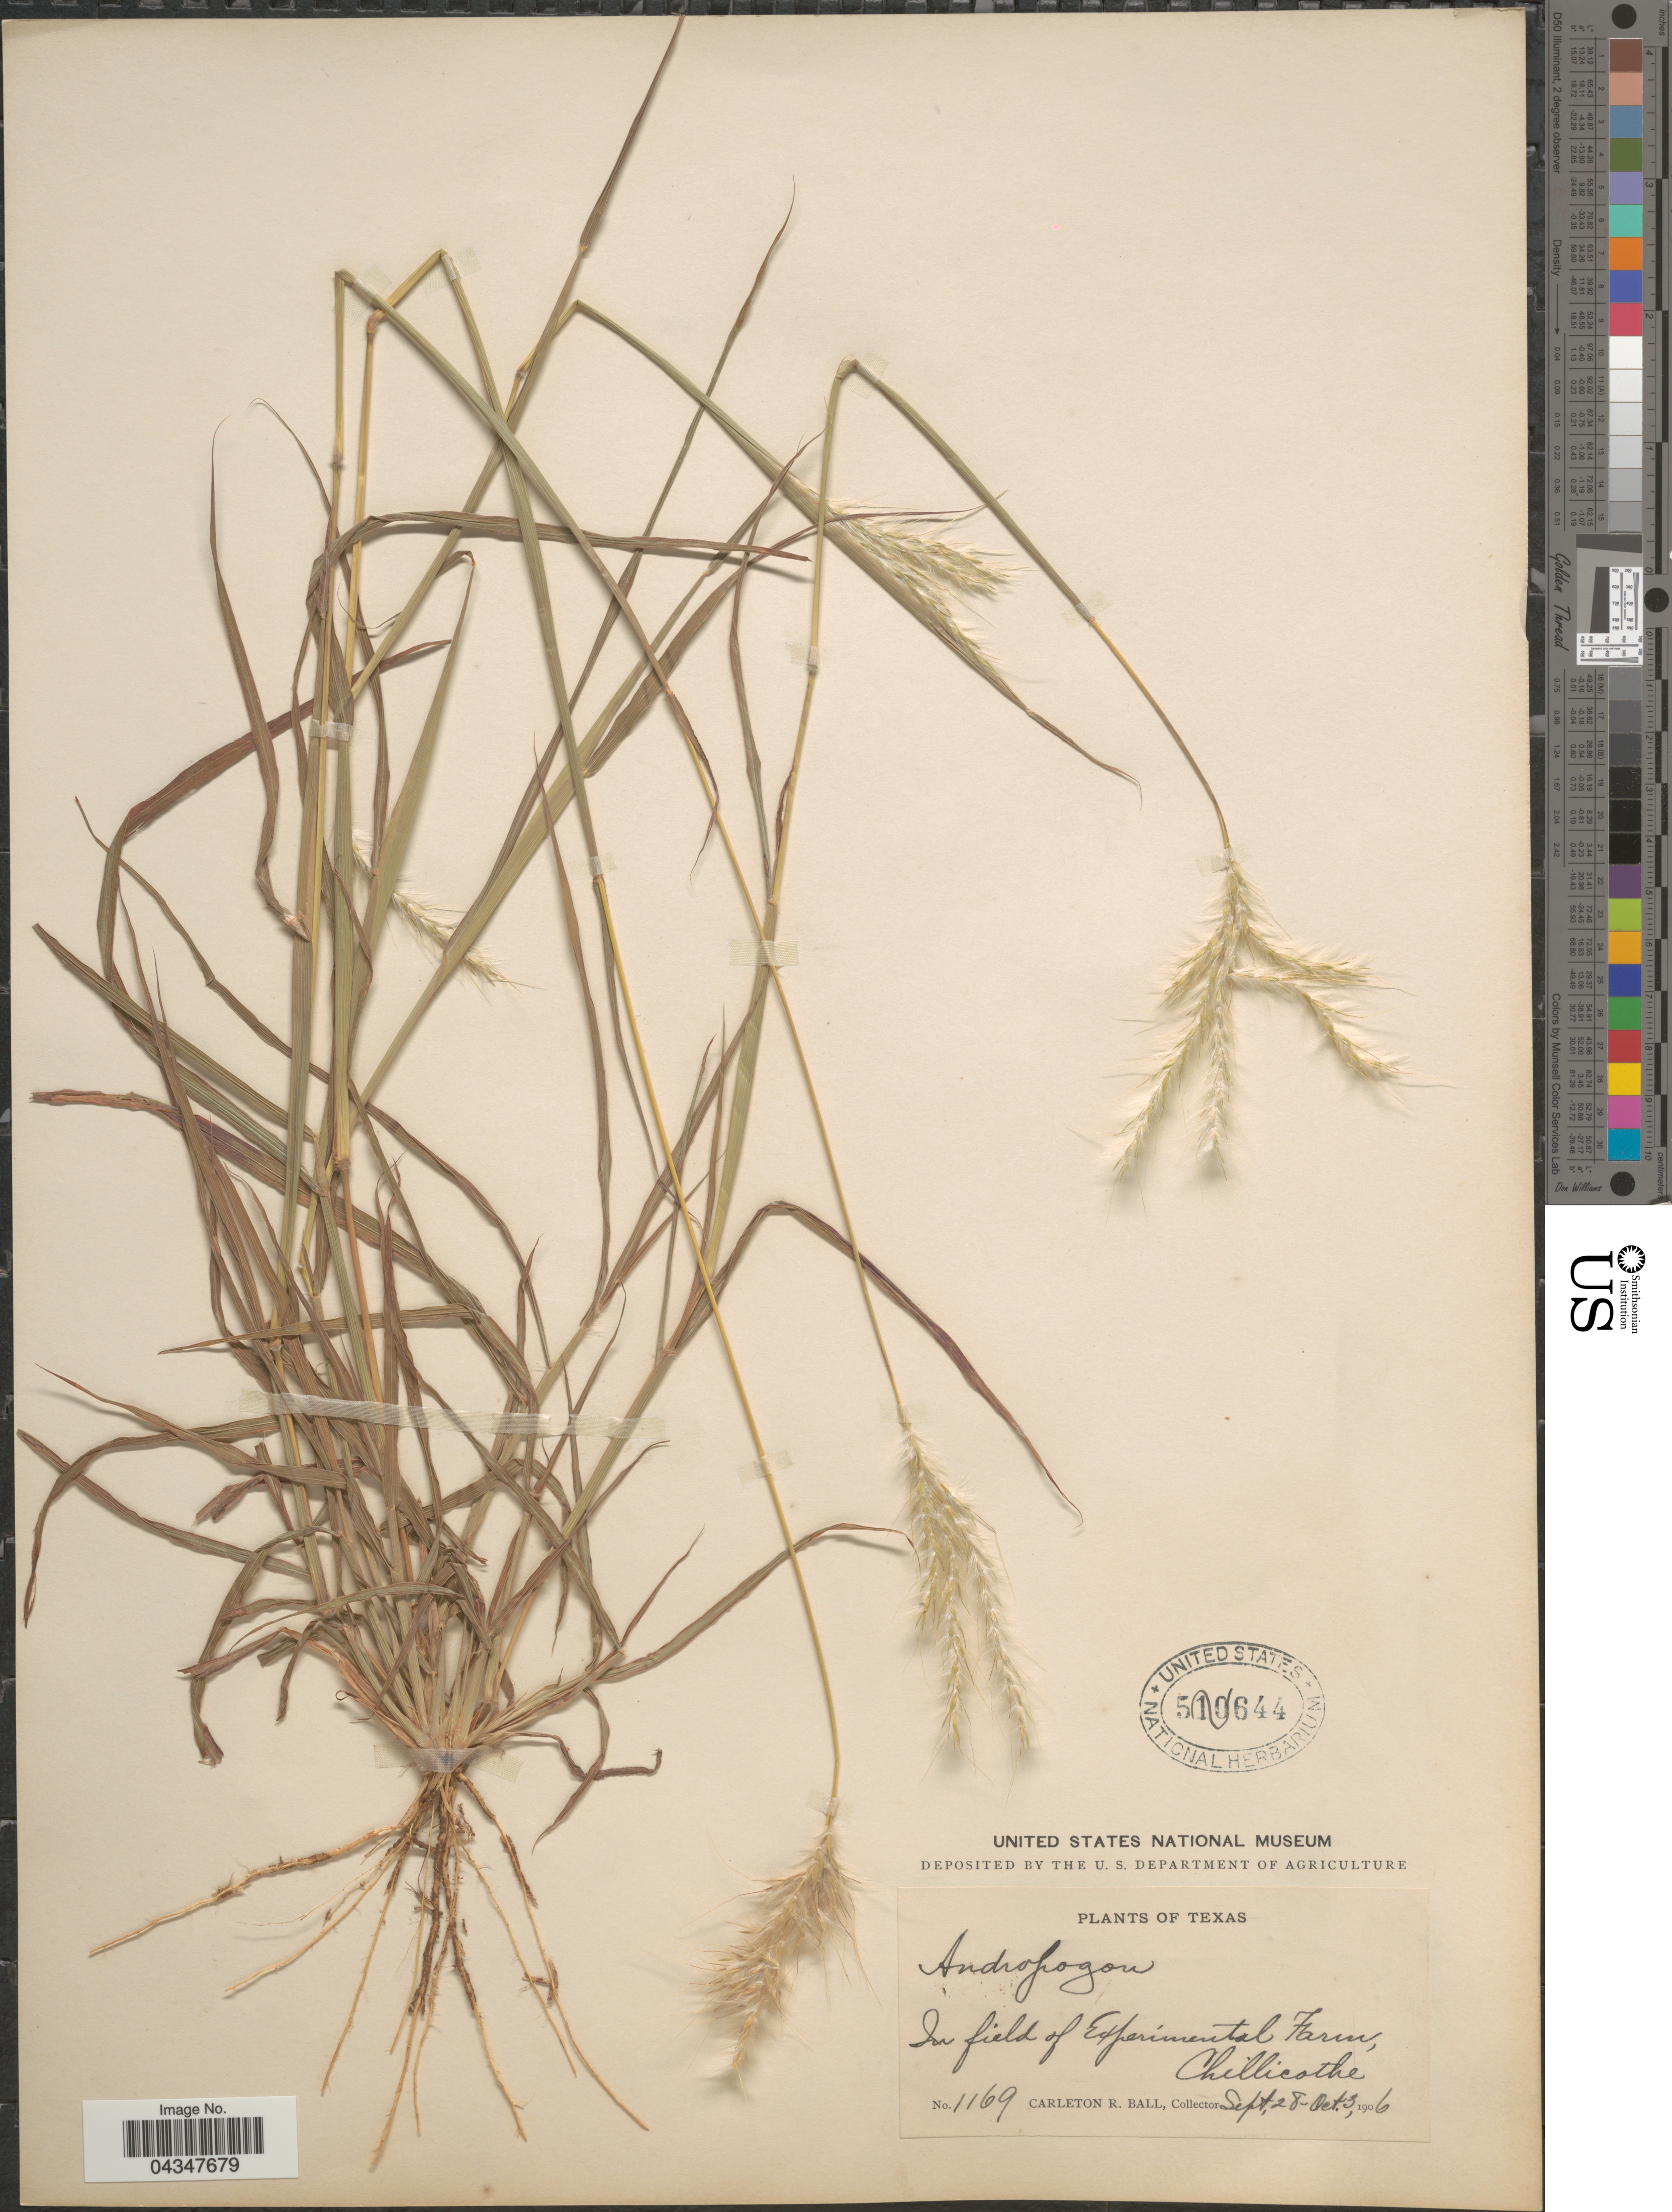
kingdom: Plantae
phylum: Tracheophyta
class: Liliopsida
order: Poales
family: Poaceae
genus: Bothriochloa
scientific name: Bothriochloa barbinodis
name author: (Lag.) Herter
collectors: C. R. Ball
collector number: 1169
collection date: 1906-09-28/1906-10-03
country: United States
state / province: Texas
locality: In field of Experimental Farm, Chillicothe.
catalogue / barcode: US 501644